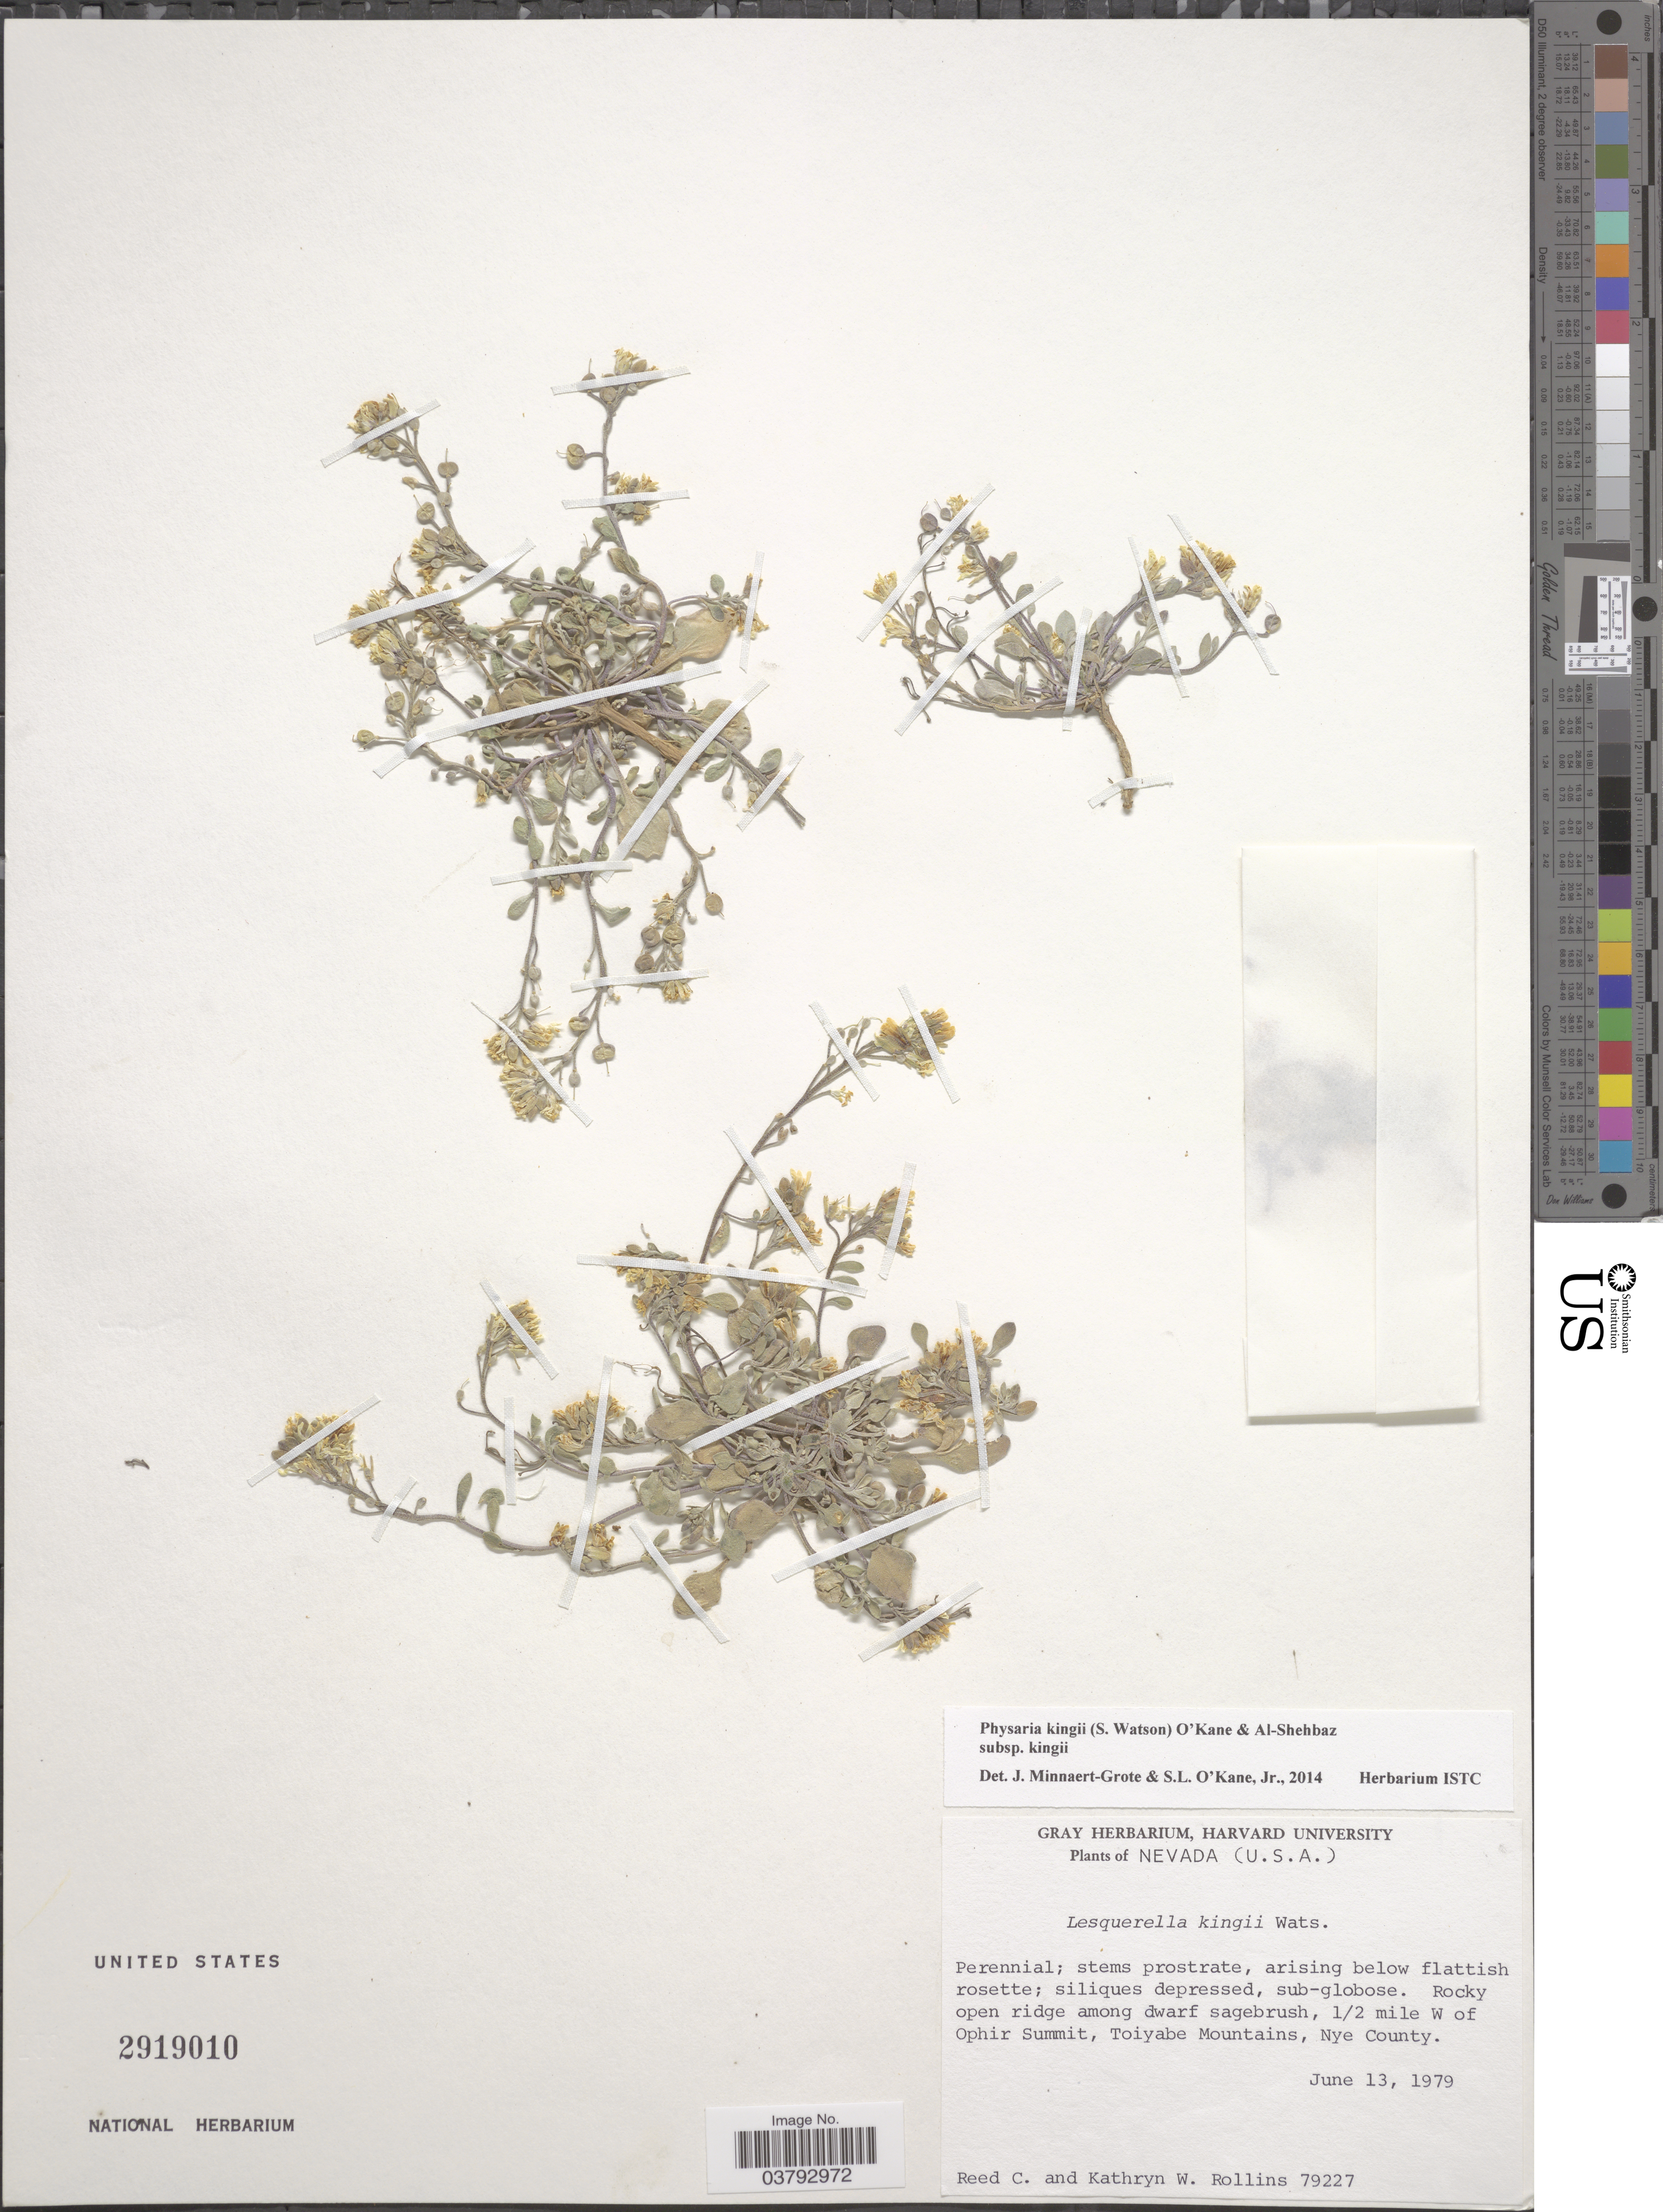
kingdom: Plantae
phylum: Tracheophyta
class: Magnoliopsida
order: Brassicales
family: Brassicaceae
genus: Physaria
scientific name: Physaria kingii subsp. kingii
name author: S. Watson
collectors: R. C. Rollins & K. W. Rollins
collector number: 79227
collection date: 1979-06-13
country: United States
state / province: Nevada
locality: ½ mile W of Ophir Summit, Toiyabe Mountains, Nye County.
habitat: rocky open ridge among dwarf sagebrush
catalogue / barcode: US 2919010